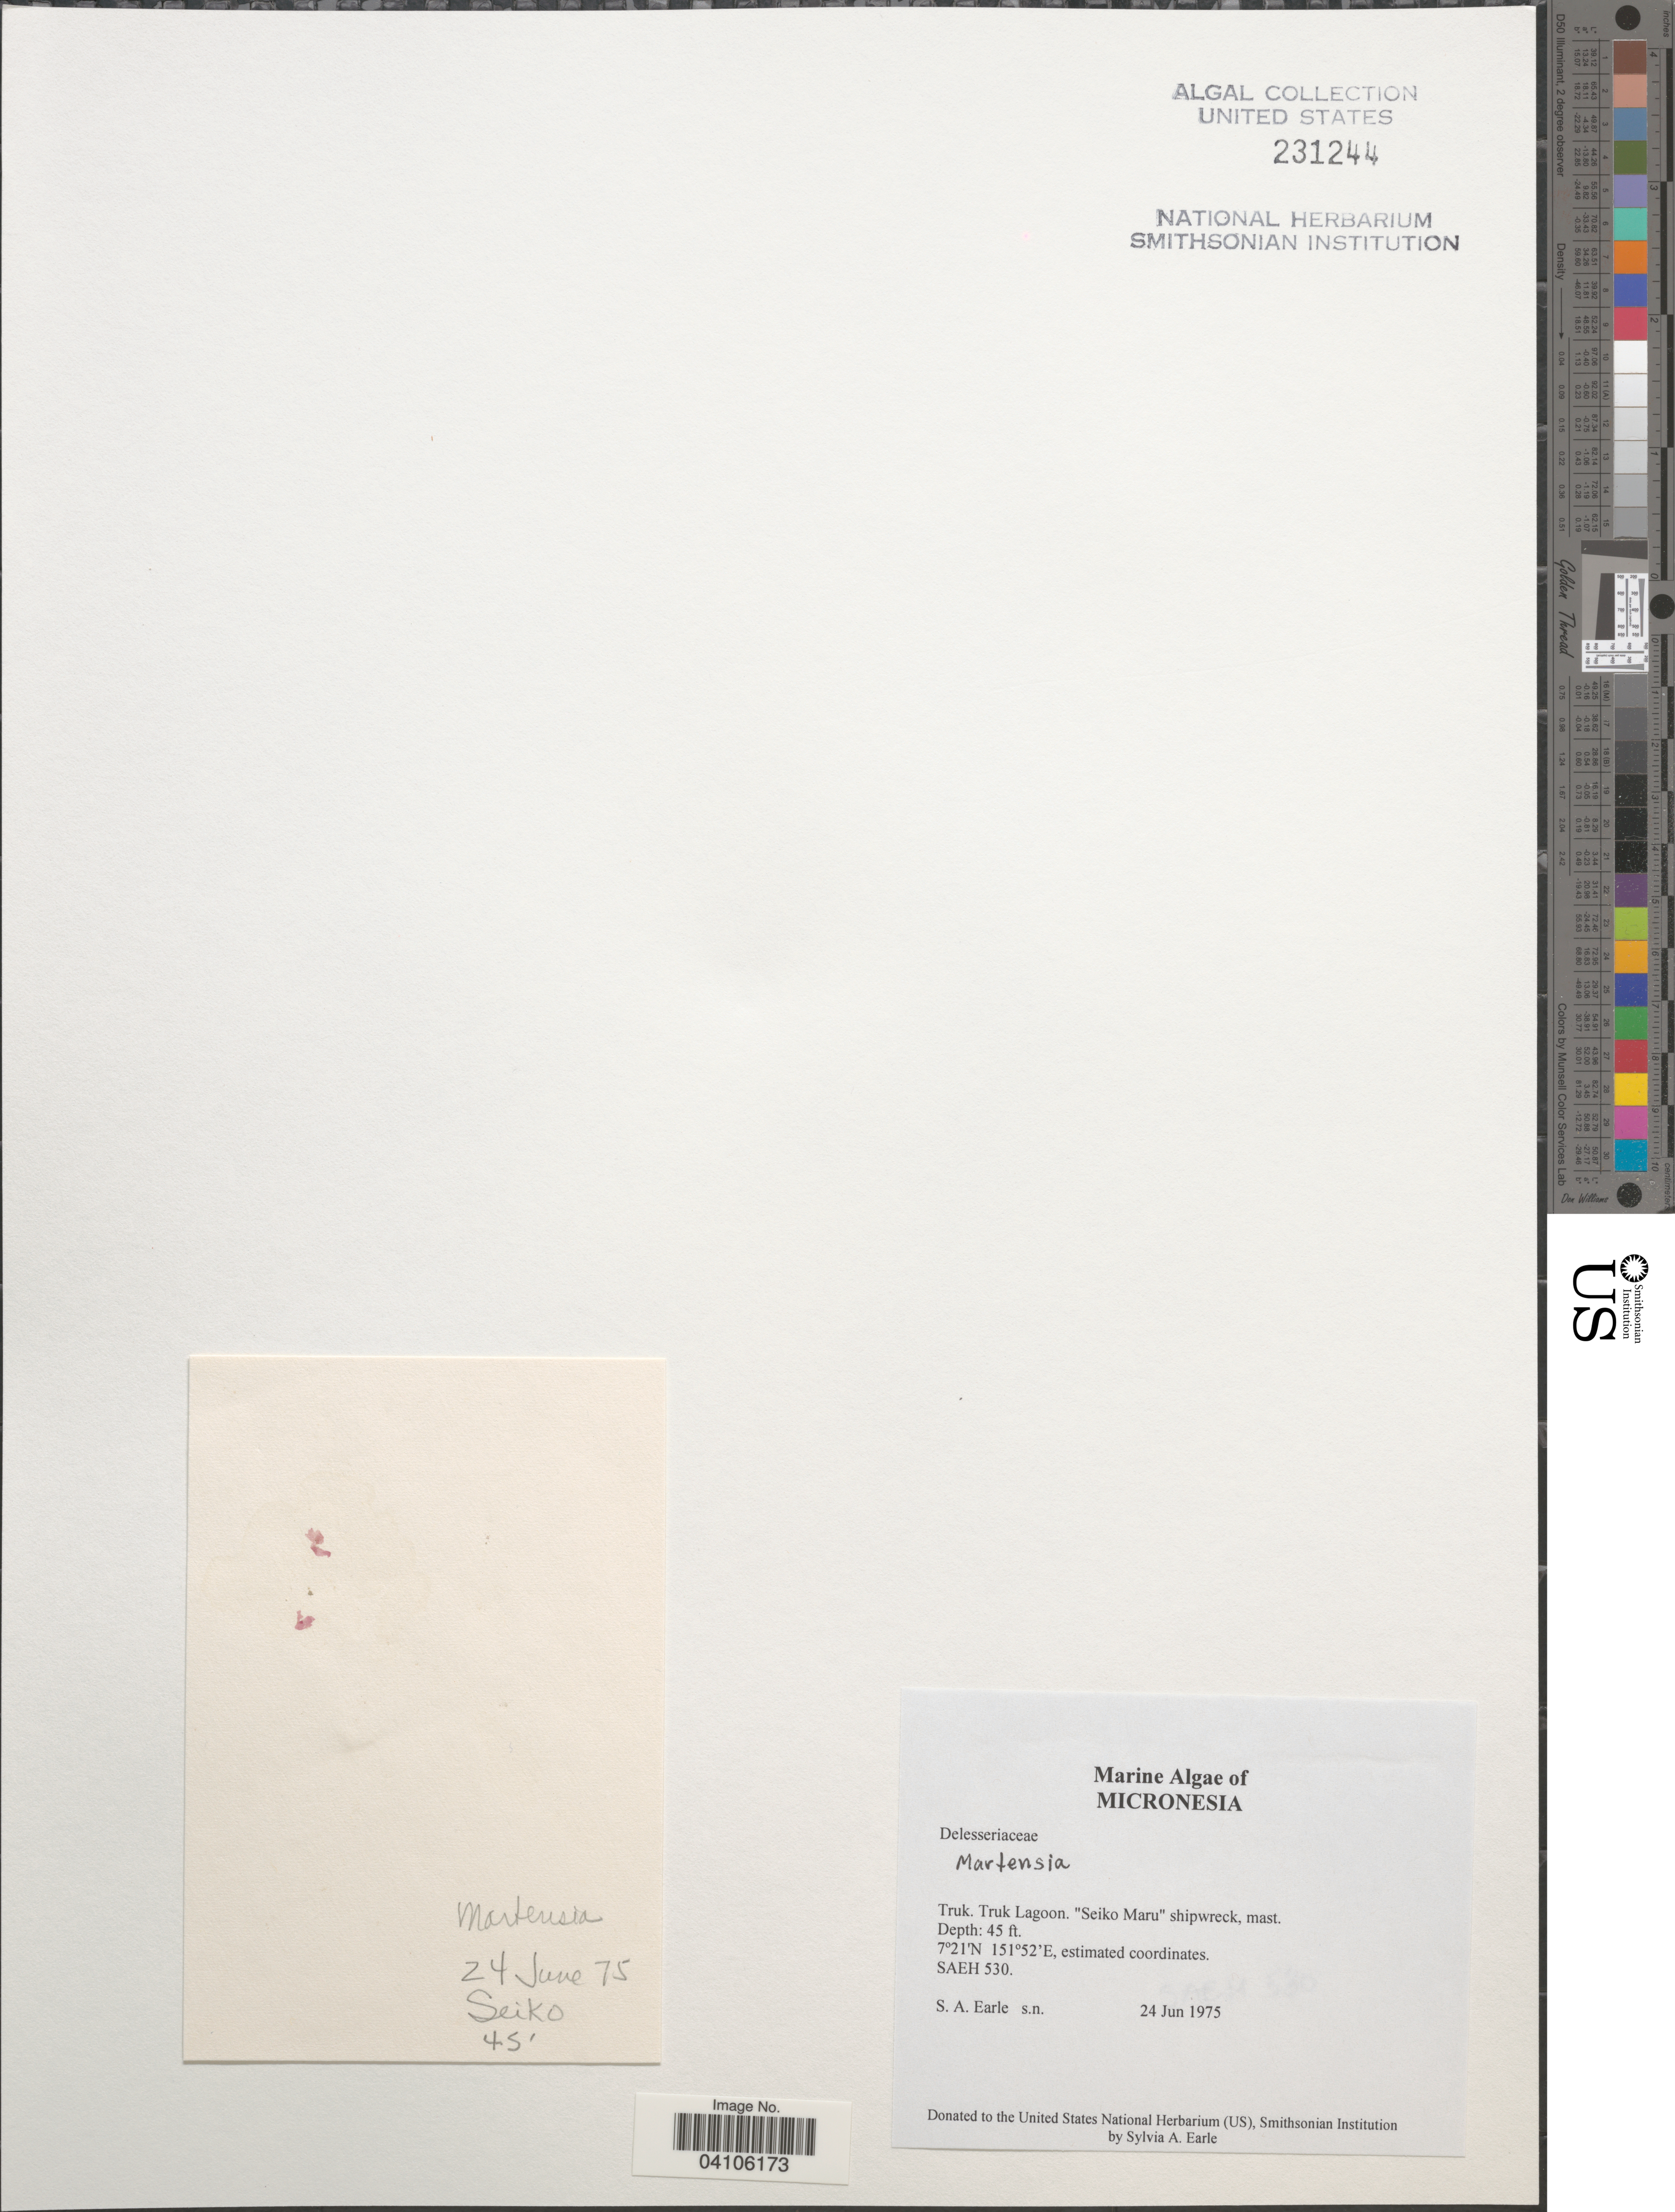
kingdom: Plantae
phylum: Rhodophyta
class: Florideophyceae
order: Ceramiales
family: Delesseriaceae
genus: Martensia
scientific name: Martensia sp.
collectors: S. A. Earle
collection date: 1975-06-24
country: Micronesia, Federated States of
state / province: Truk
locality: Truk Lagoon. "Seiko Maru" shipwreck, mast. SAEH 530.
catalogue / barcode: US 231244